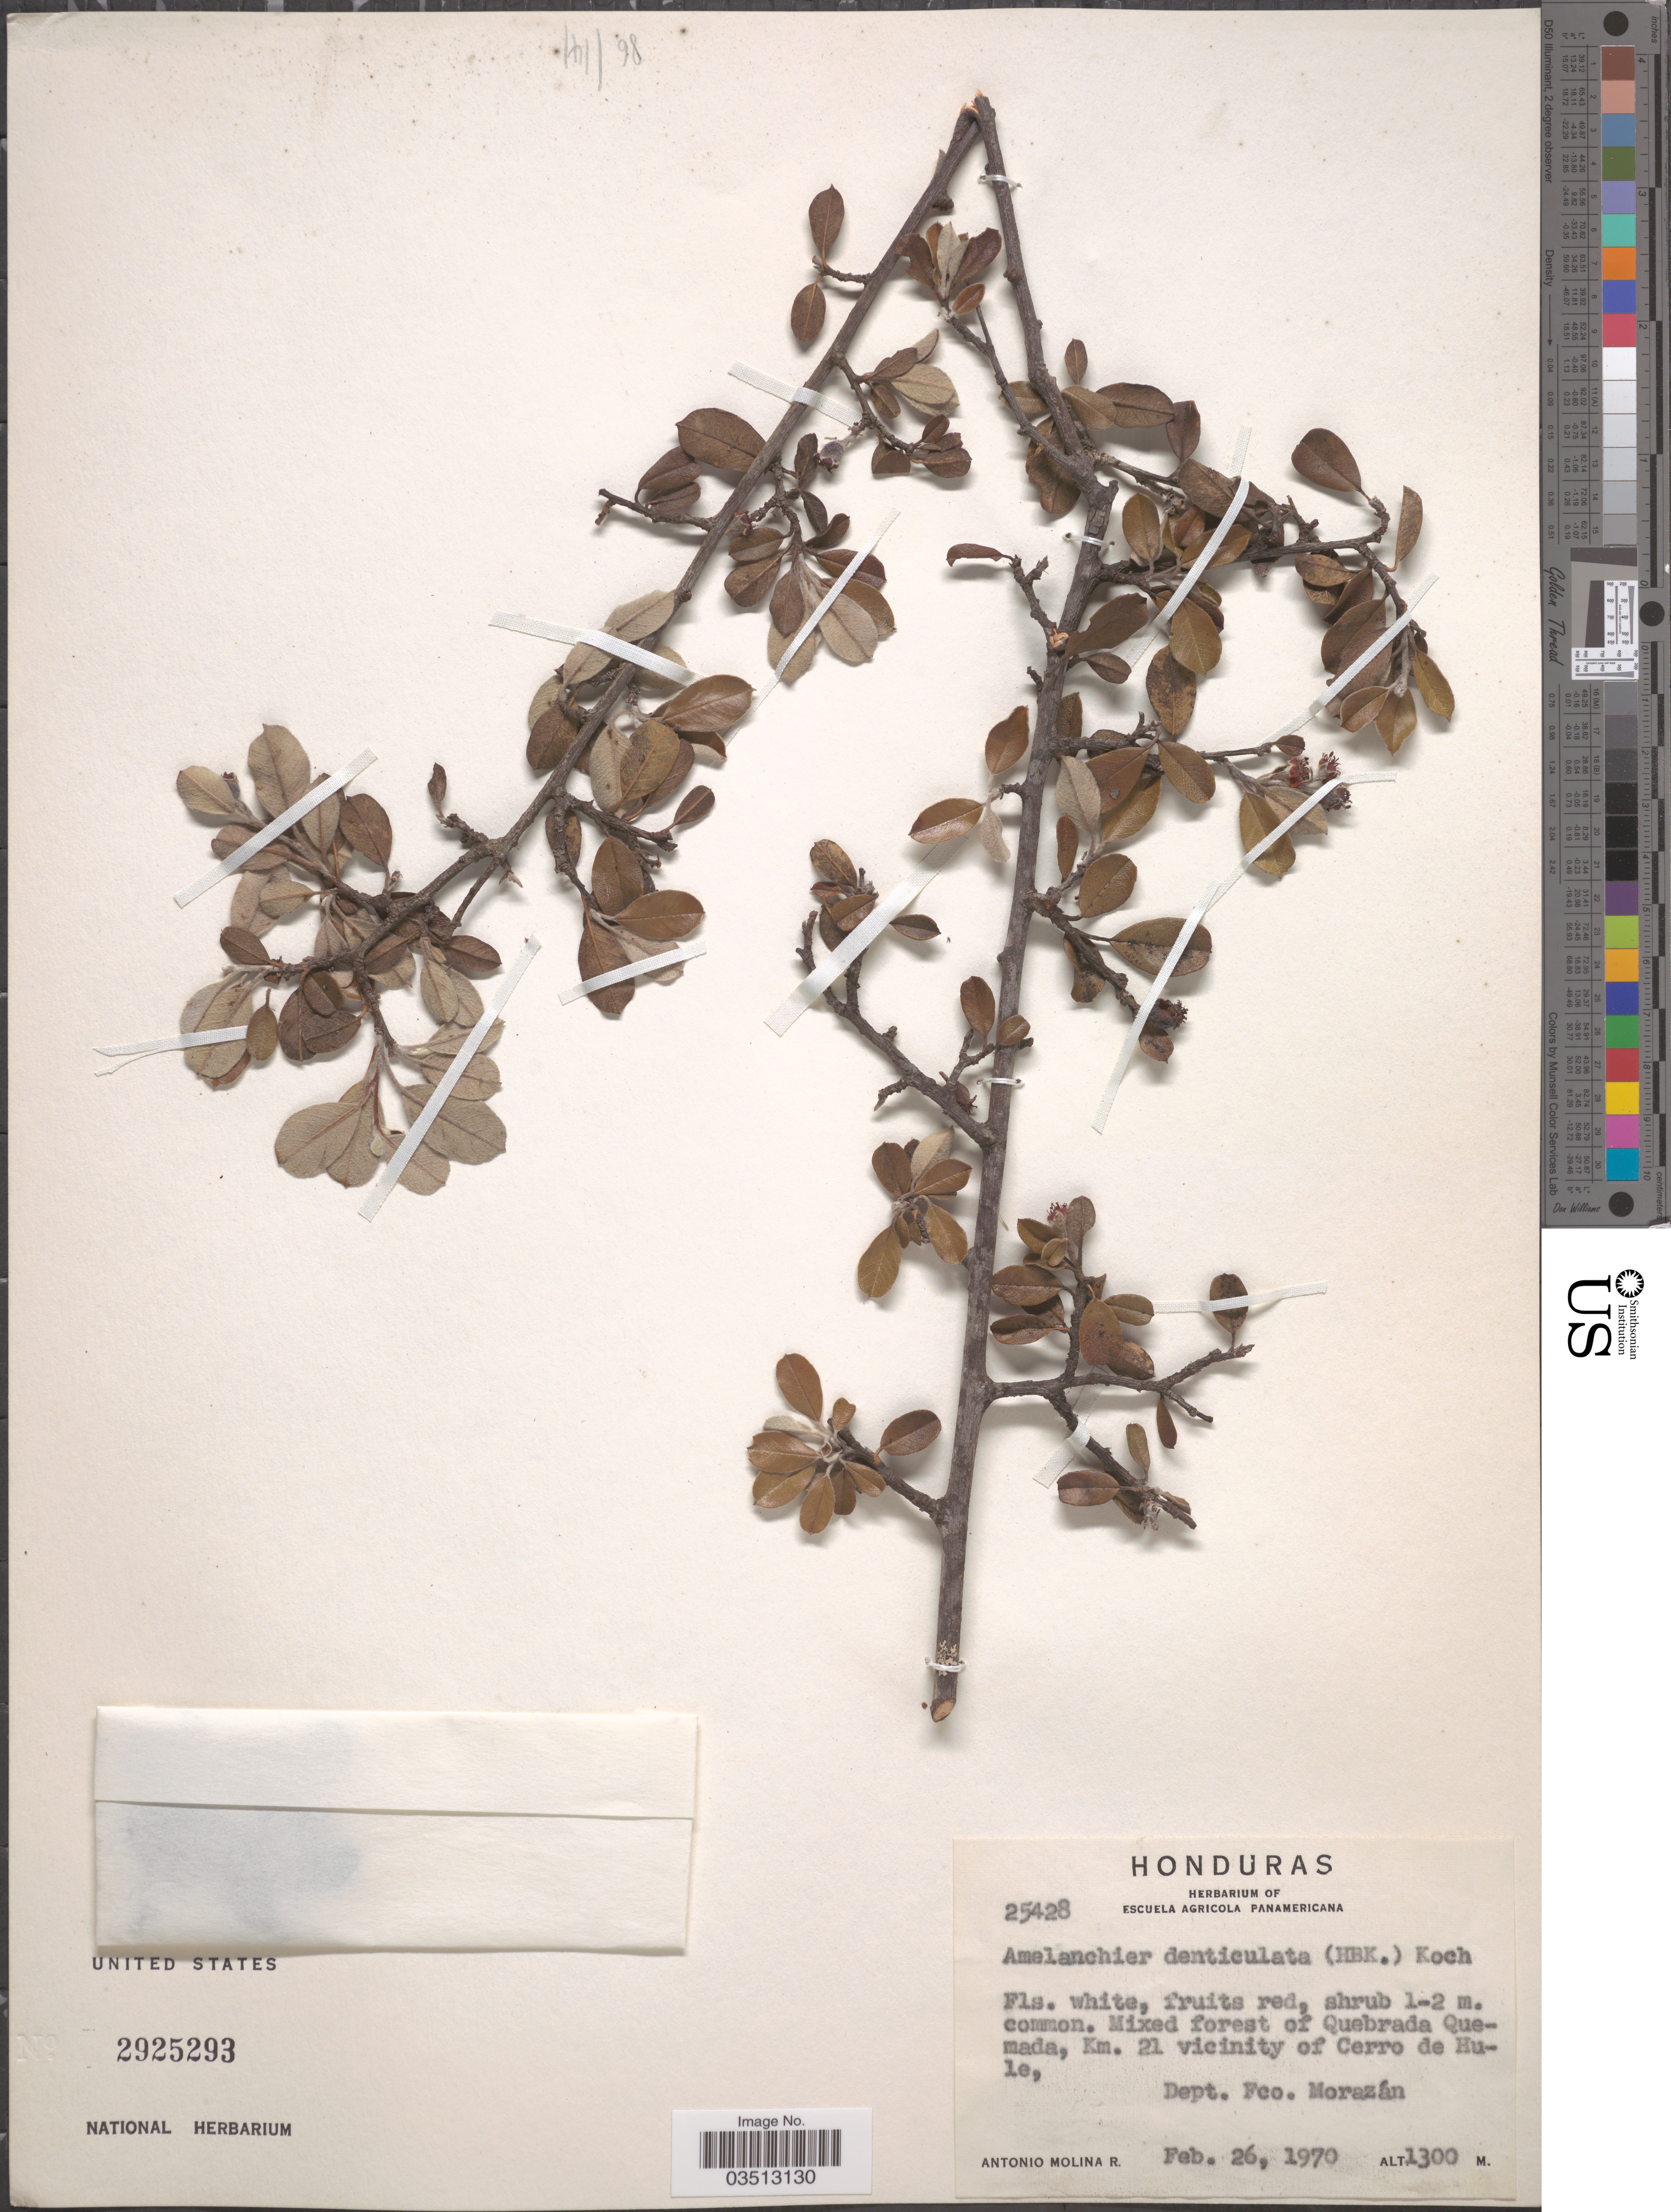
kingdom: Plantae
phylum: Tracheophyta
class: Magnoliopsida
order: Rosales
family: Rosaceae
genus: Malacomeles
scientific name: Malacomeles denticulata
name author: (Kunth) G.N. Jones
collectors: A. Molina R.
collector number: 25428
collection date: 1970-02-26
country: Honduras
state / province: Fco. Morazán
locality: Quebrada Quemada, Km. 21 vicinity of Cerro de Hule, Dept. Fco. Morazán.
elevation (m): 1300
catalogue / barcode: US 2925293